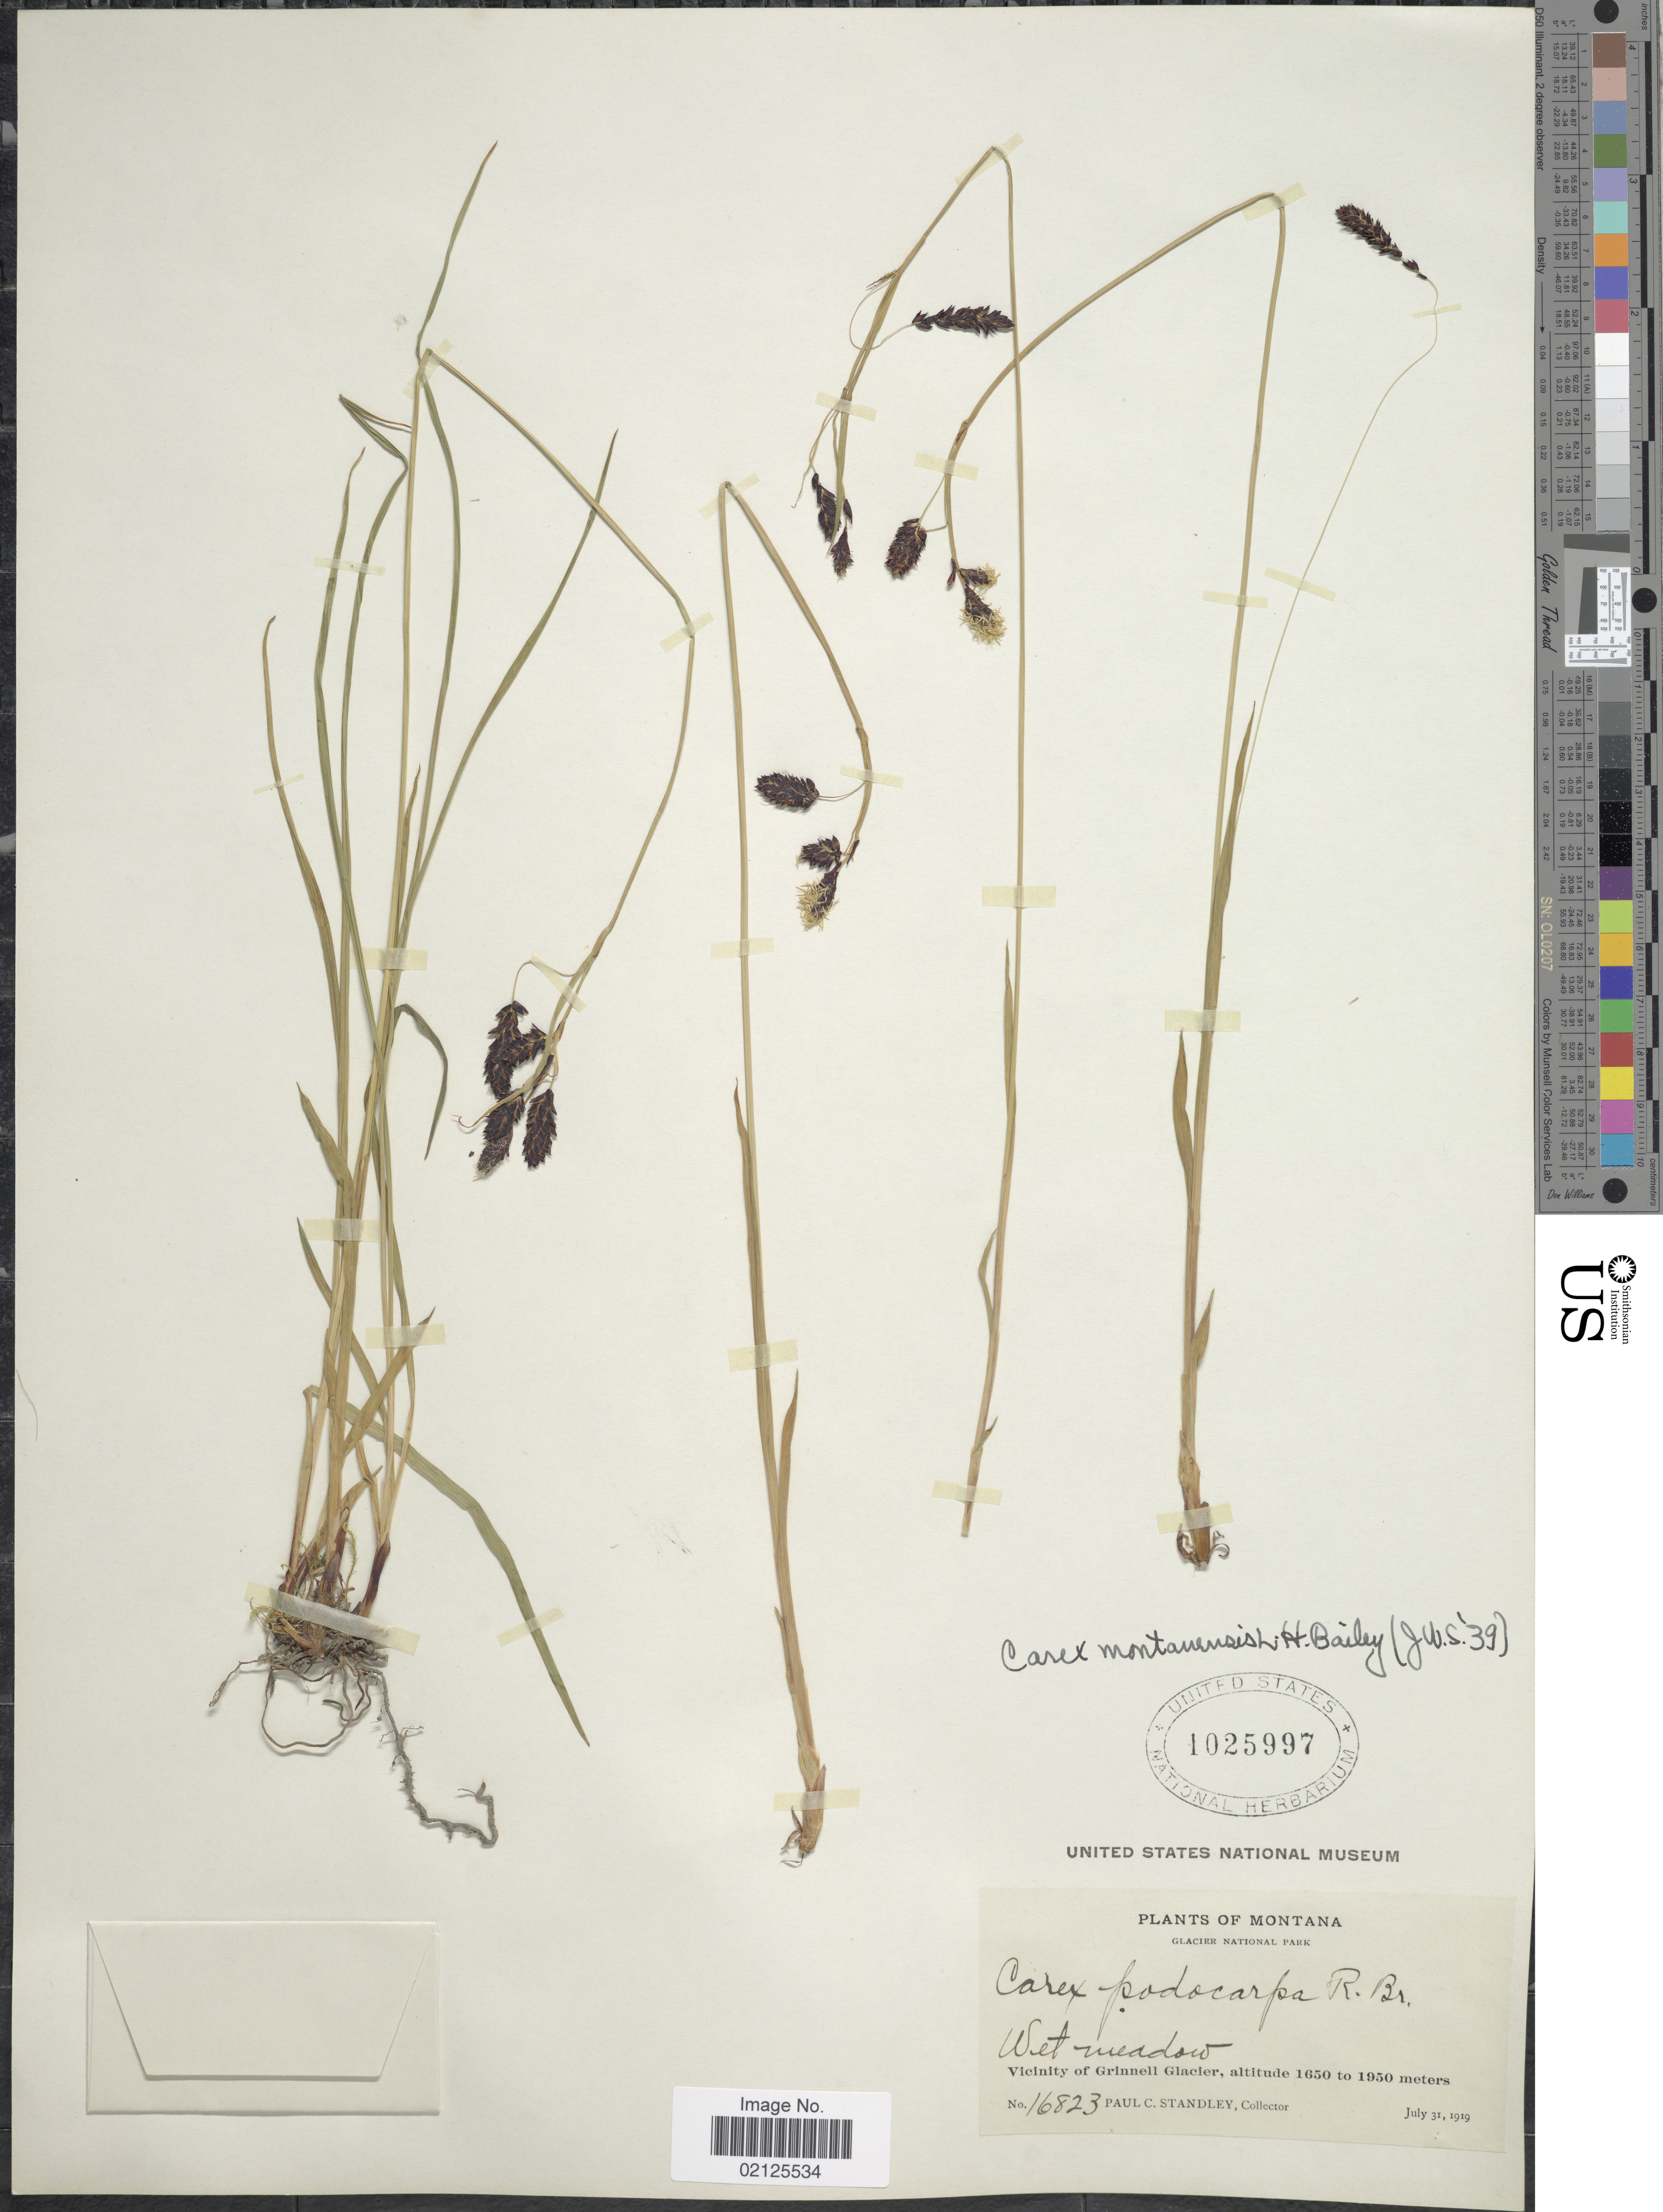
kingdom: Plantae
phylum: Tracheophyta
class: Liliopsida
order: Poales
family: Cyperaceae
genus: Carex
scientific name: Carex podocarpa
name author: R. Br.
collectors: P. C. Standley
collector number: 16823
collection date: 1919-07-31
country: United States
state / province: Montana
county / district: Glacier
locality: Glacier National Park, Wet meadow, Vicinity of Grinnell Glacier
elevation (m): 1650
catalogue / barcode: US 1025997